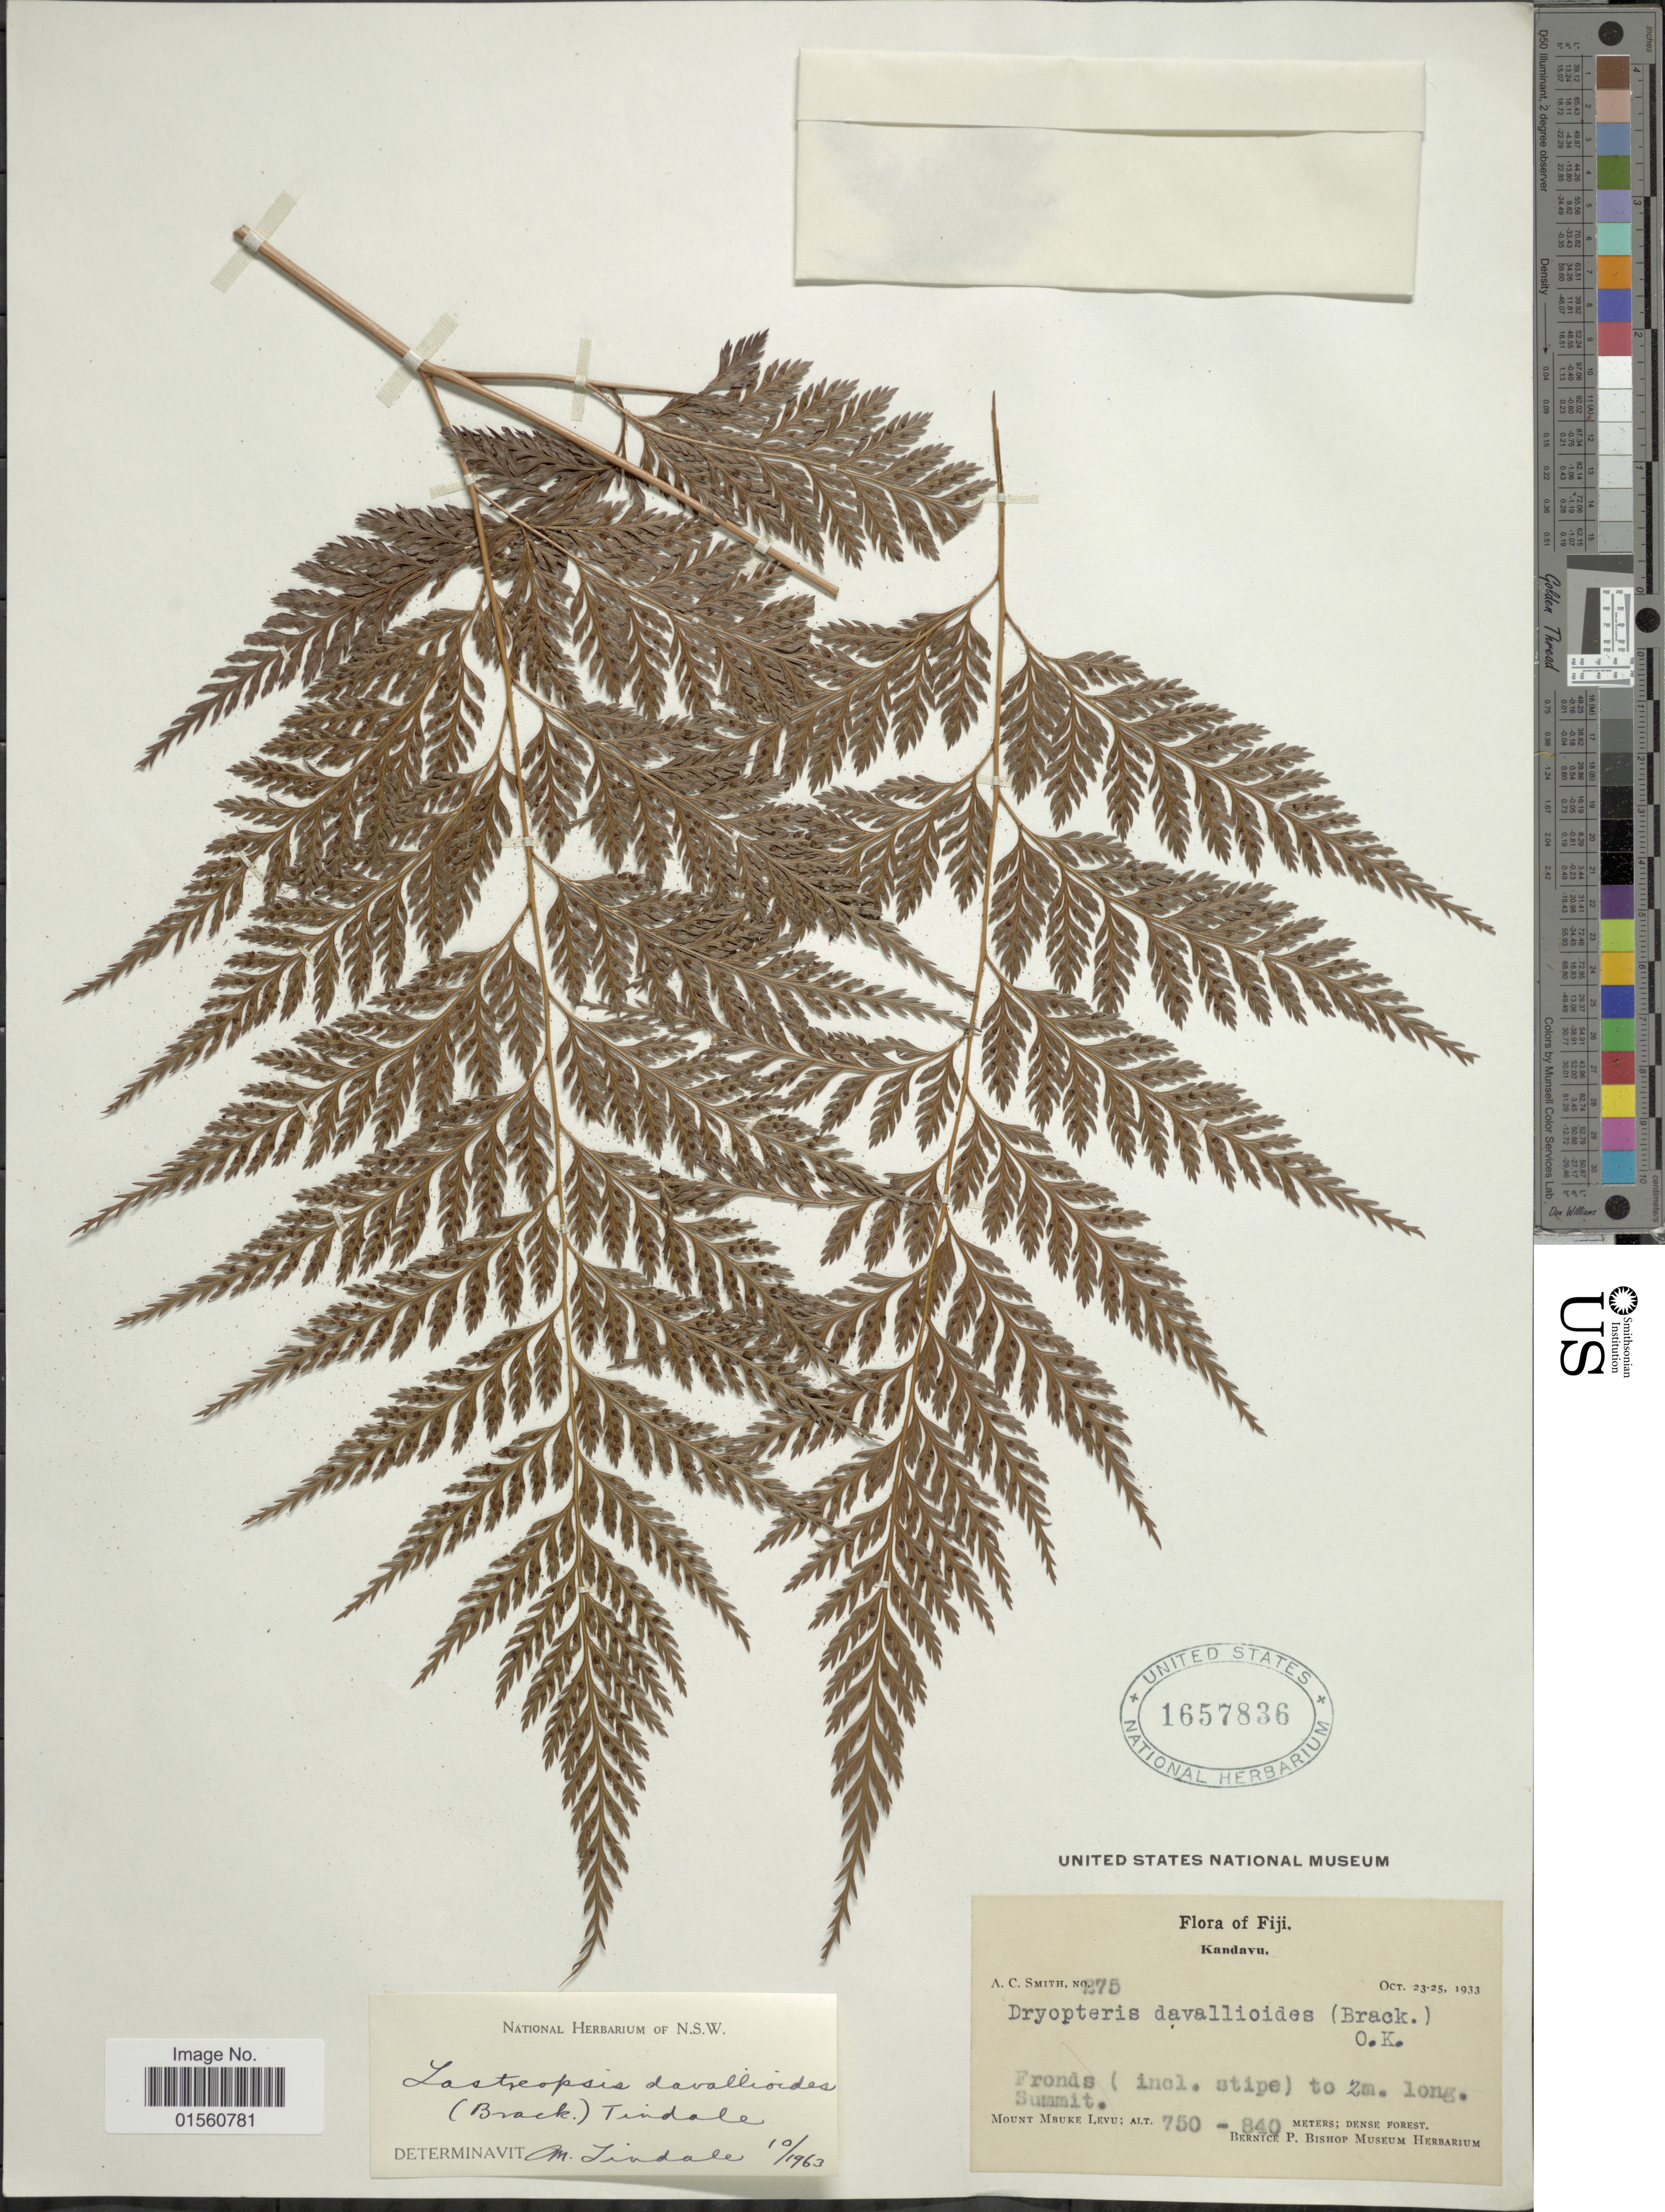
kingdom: Plantae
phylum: Tracheophyta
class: Polypodiopsida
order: Polypodiales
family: Dryopteridaceae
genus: Lastreopsis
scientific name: Lastreopsis davallioides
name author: (Brack.) Tindale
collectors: A. C. Smith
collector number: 275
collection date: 1933-10-23/1933-10-25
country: Fiji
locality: Kandavu, Mount Mbuke Levu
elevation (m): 750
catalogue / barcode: US 1657836